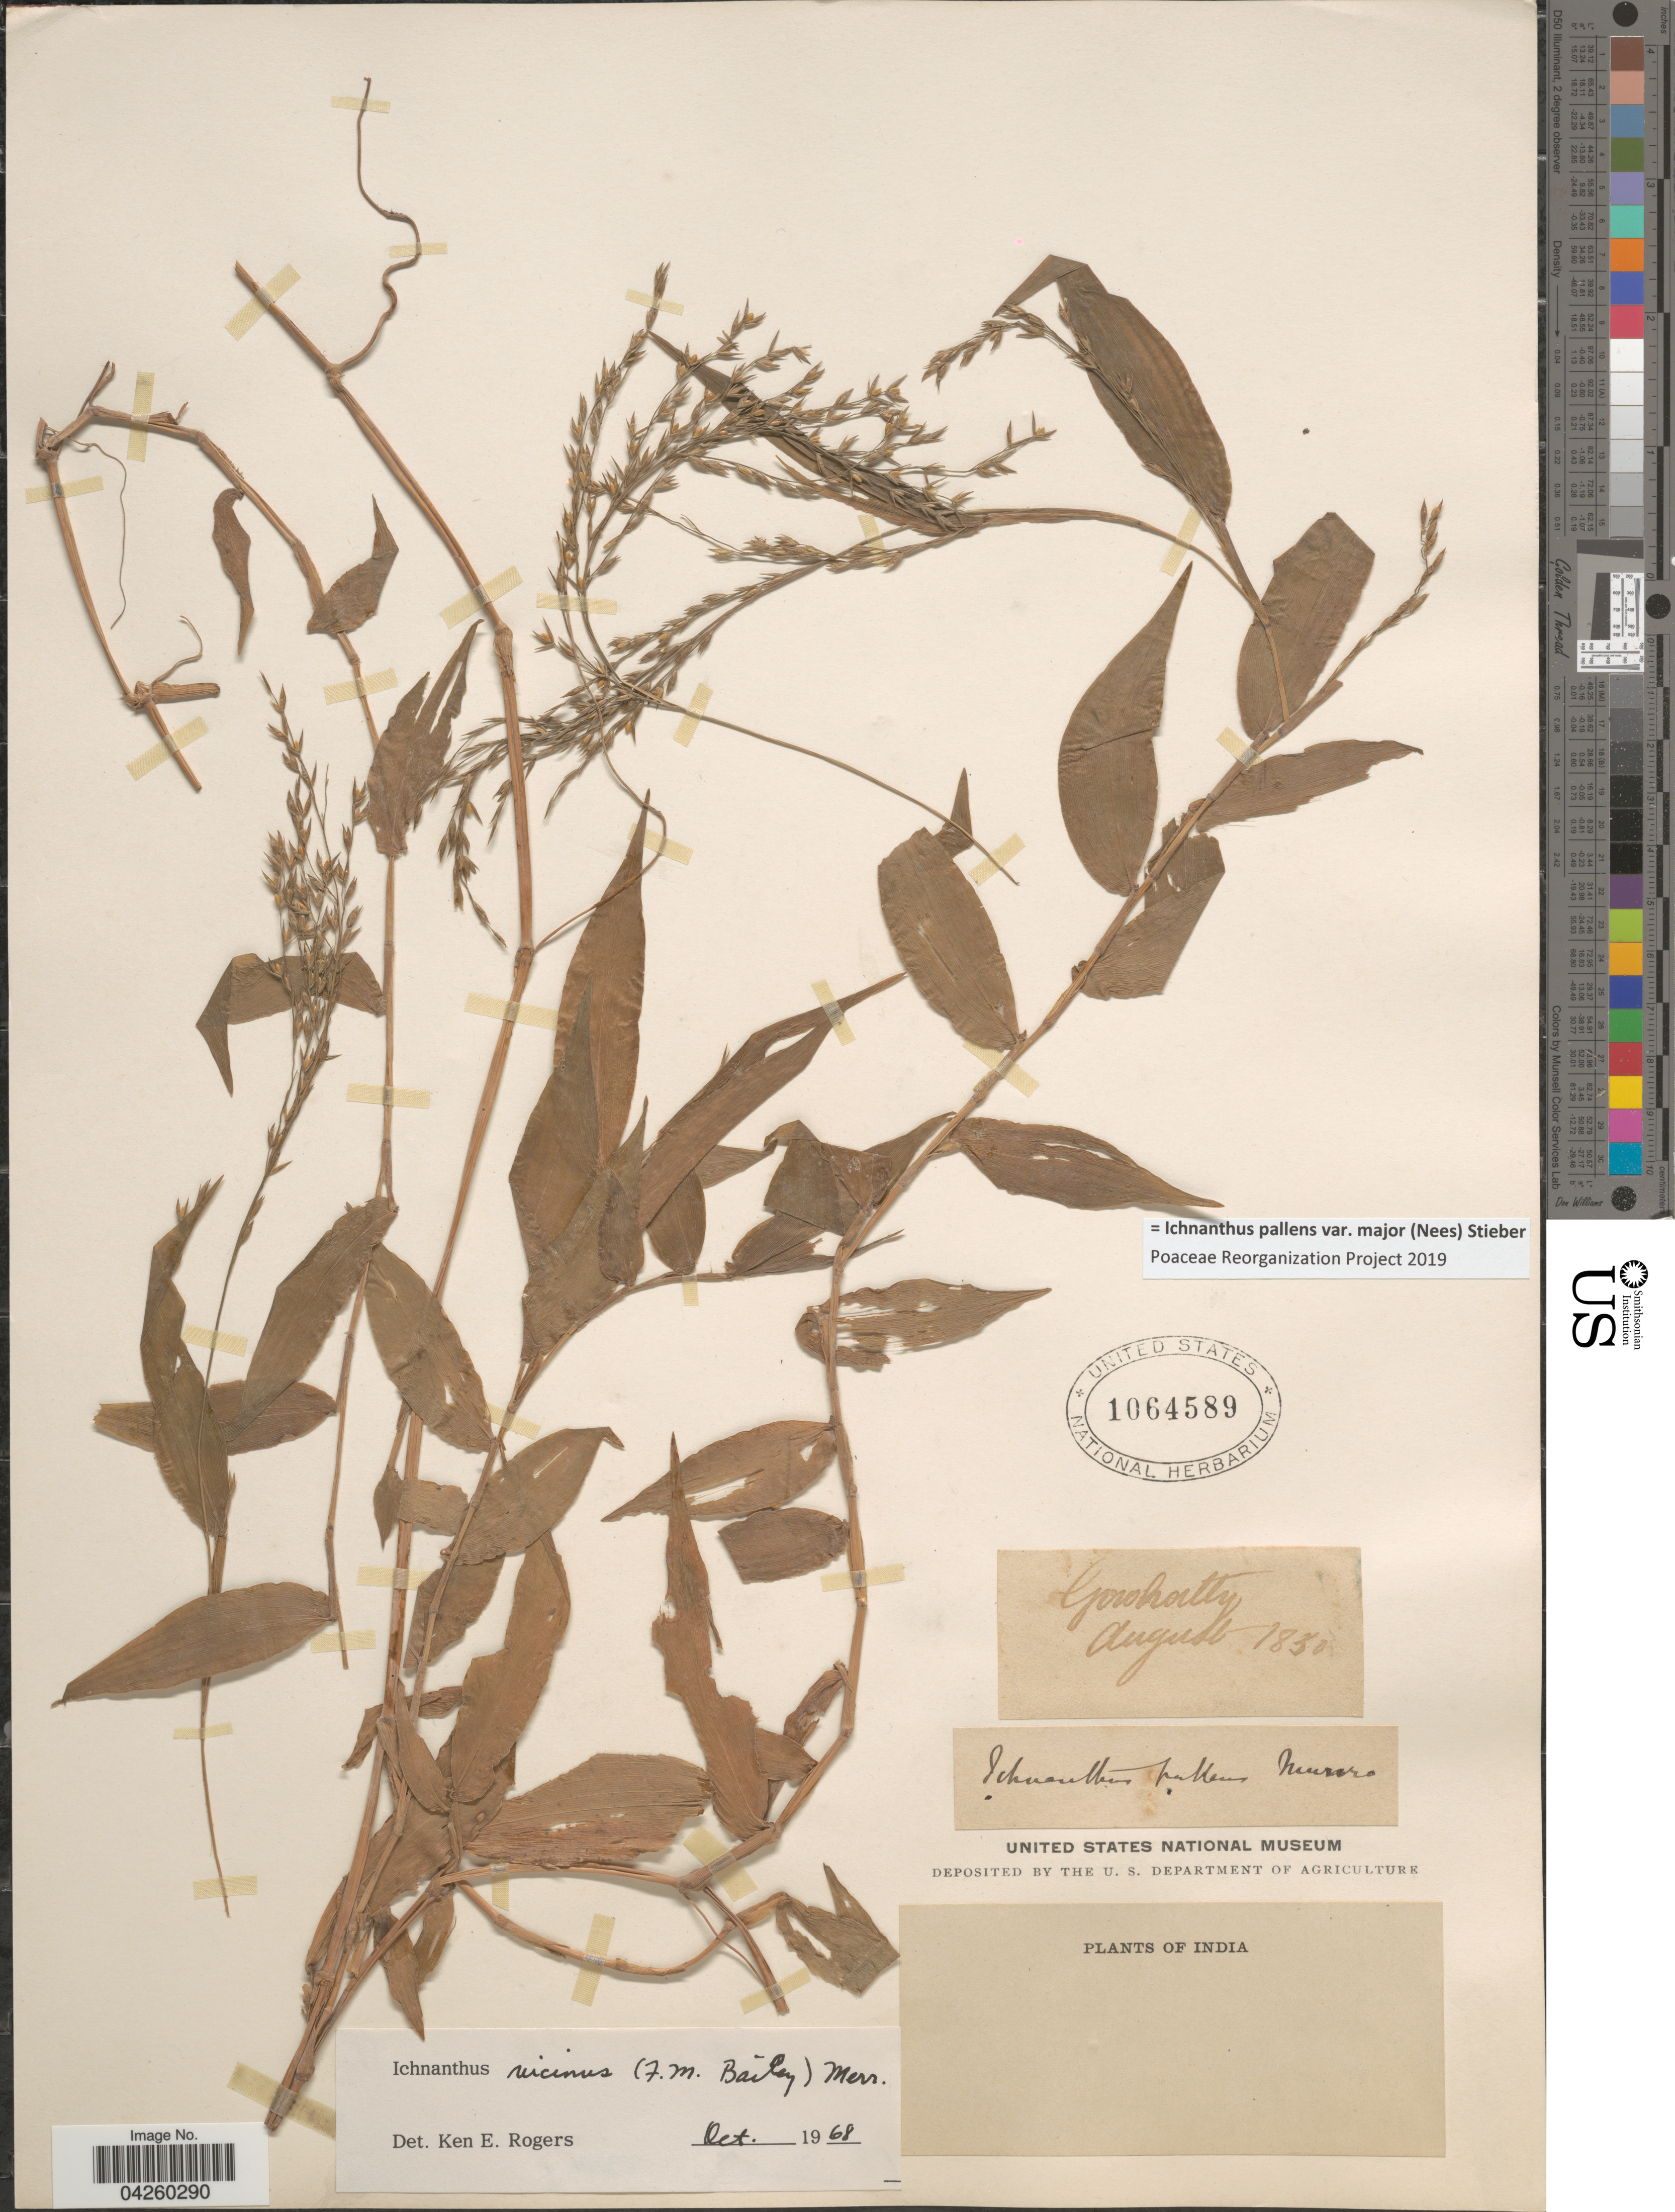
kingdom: Plantae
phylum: Tracheophyta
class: Liliopsida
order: Poales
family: Poaceae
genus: Ichnanthus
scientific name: Ichnanthus pallens var. major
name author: (Nees) Stieber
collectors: Gorohatty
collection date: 1850-08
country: India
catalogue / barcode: US 1064589